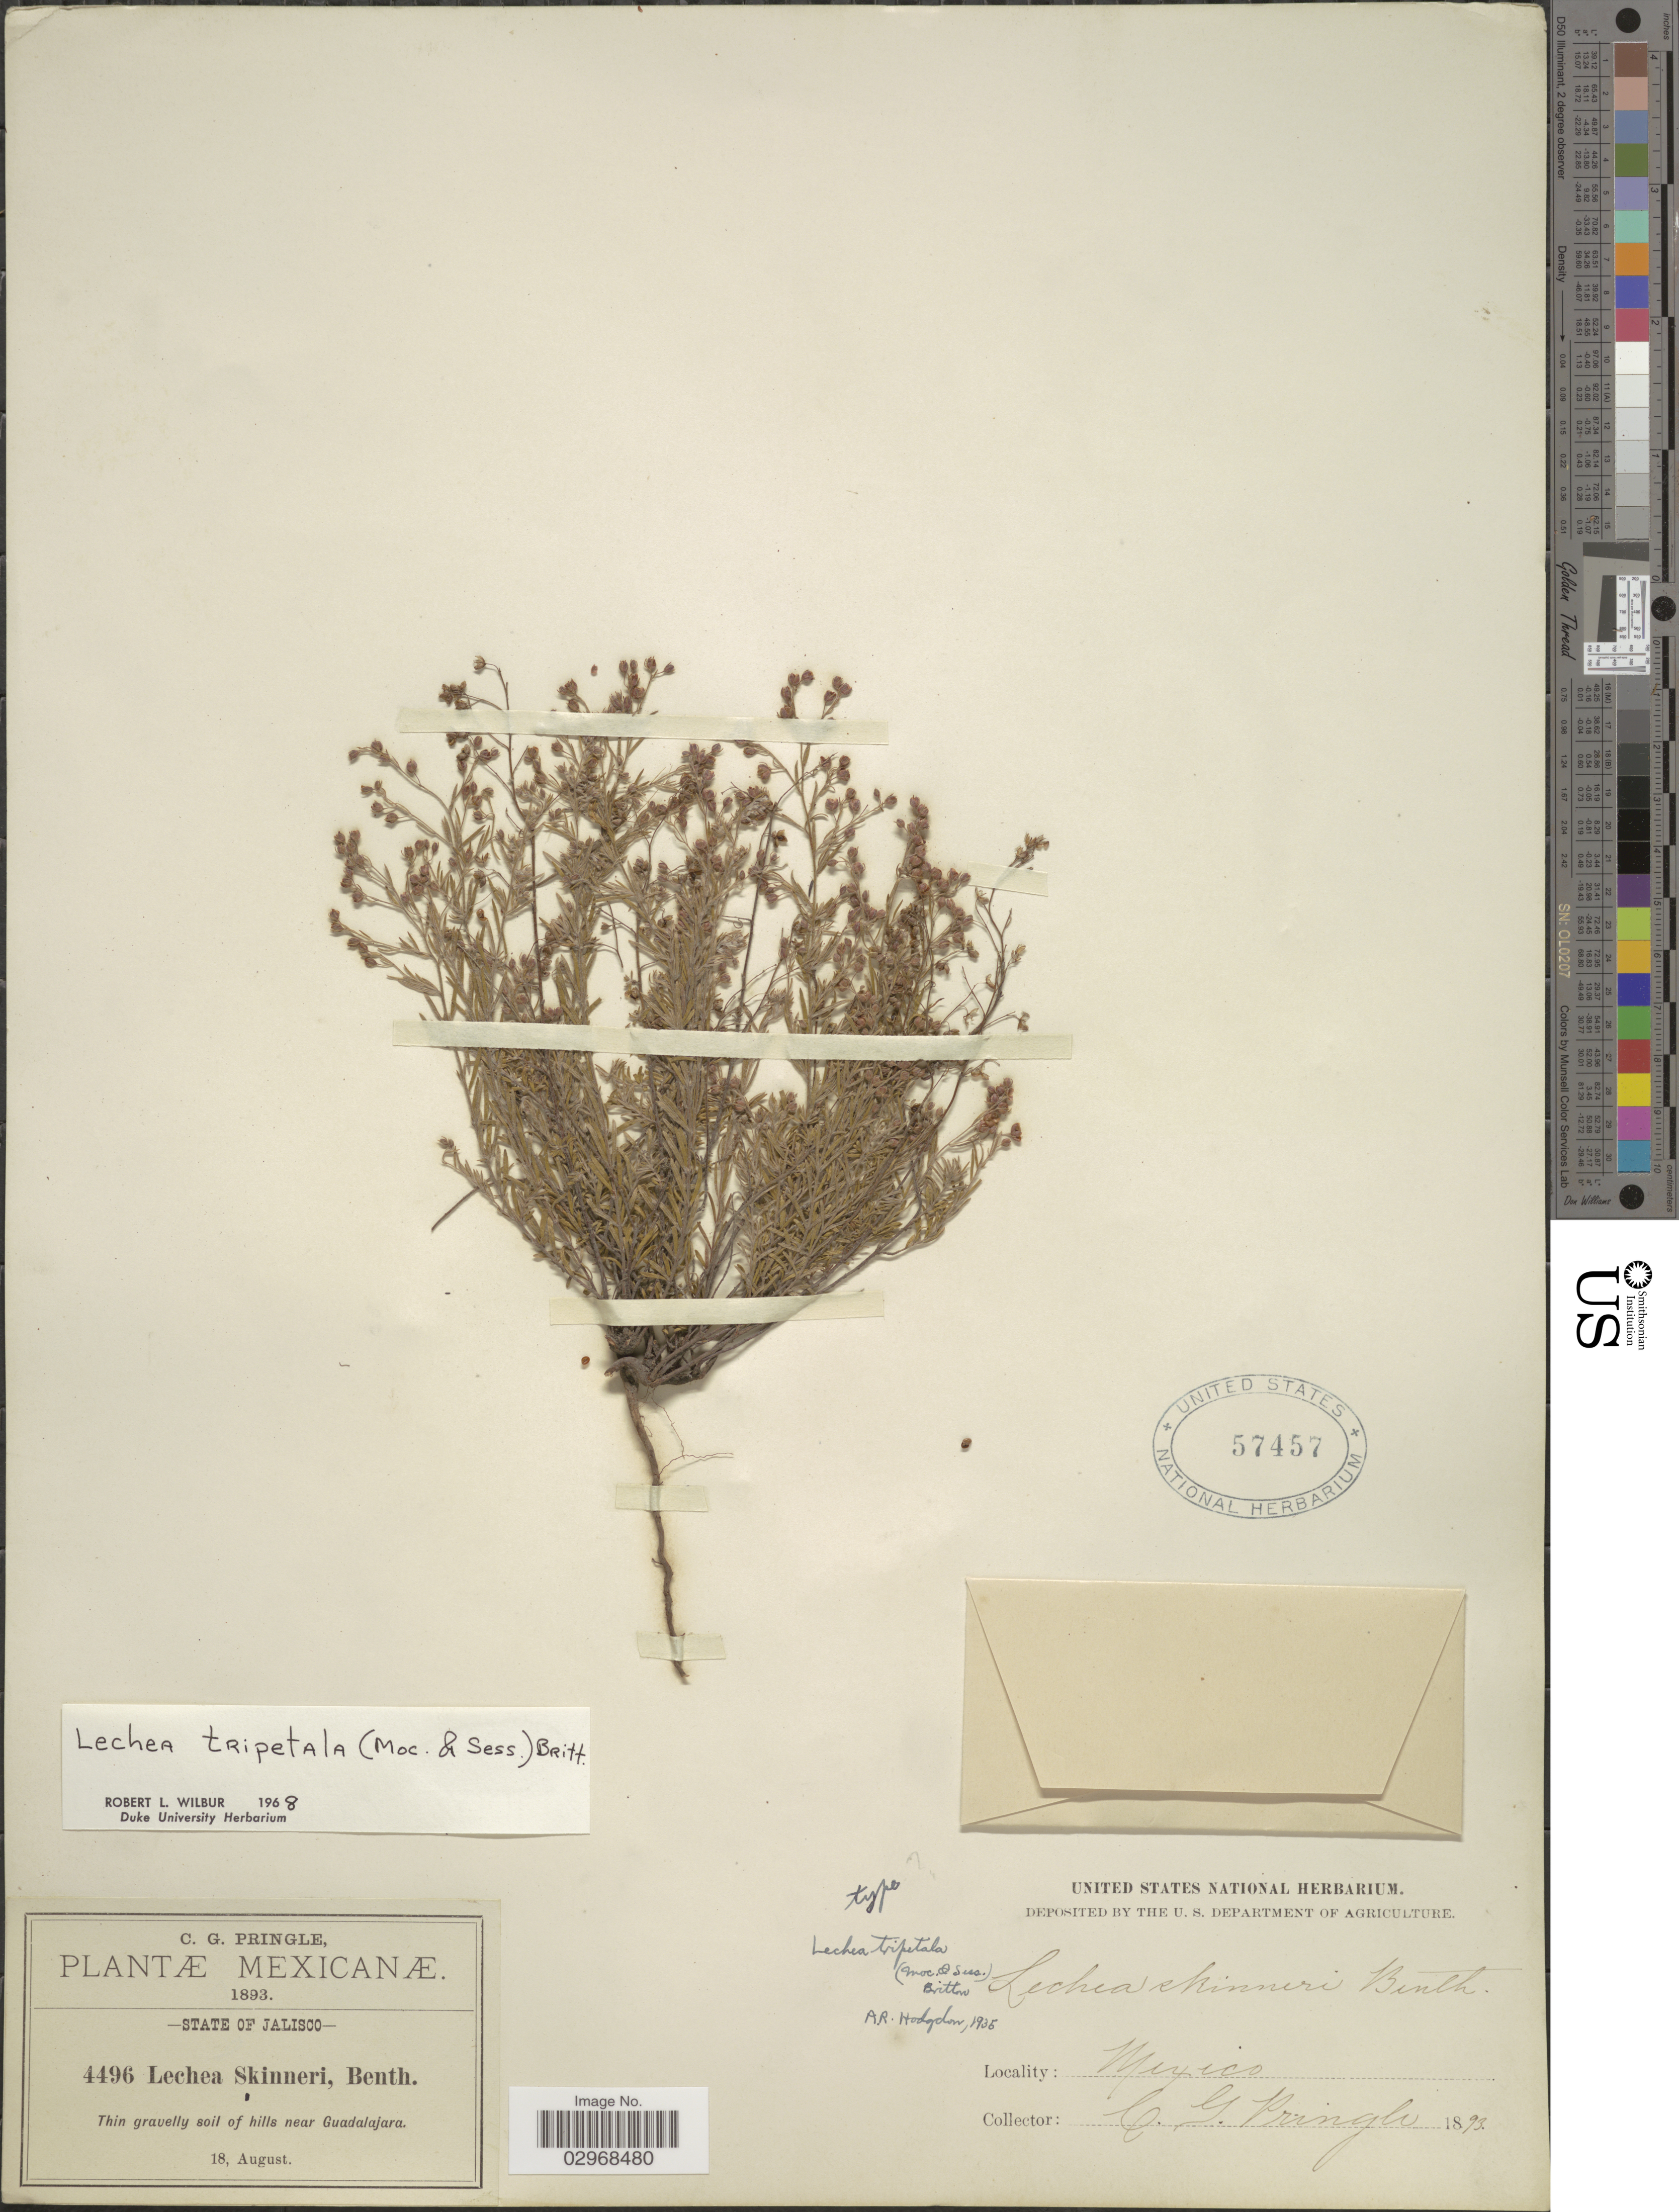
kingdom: Plantae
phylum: Tracheophyta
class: Magnoliopsida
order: Malvales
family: Cistaceae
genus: Lechea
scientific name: Lechea tripetala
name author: (Moc. & Sessé ex Dunal) Britton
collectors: C. G. Pringle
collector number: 4496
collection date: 1893-08-18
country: Mexico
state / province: Jalisco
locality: Thin gravelly soil of hills near Guadalajara.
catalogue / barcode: US 57457